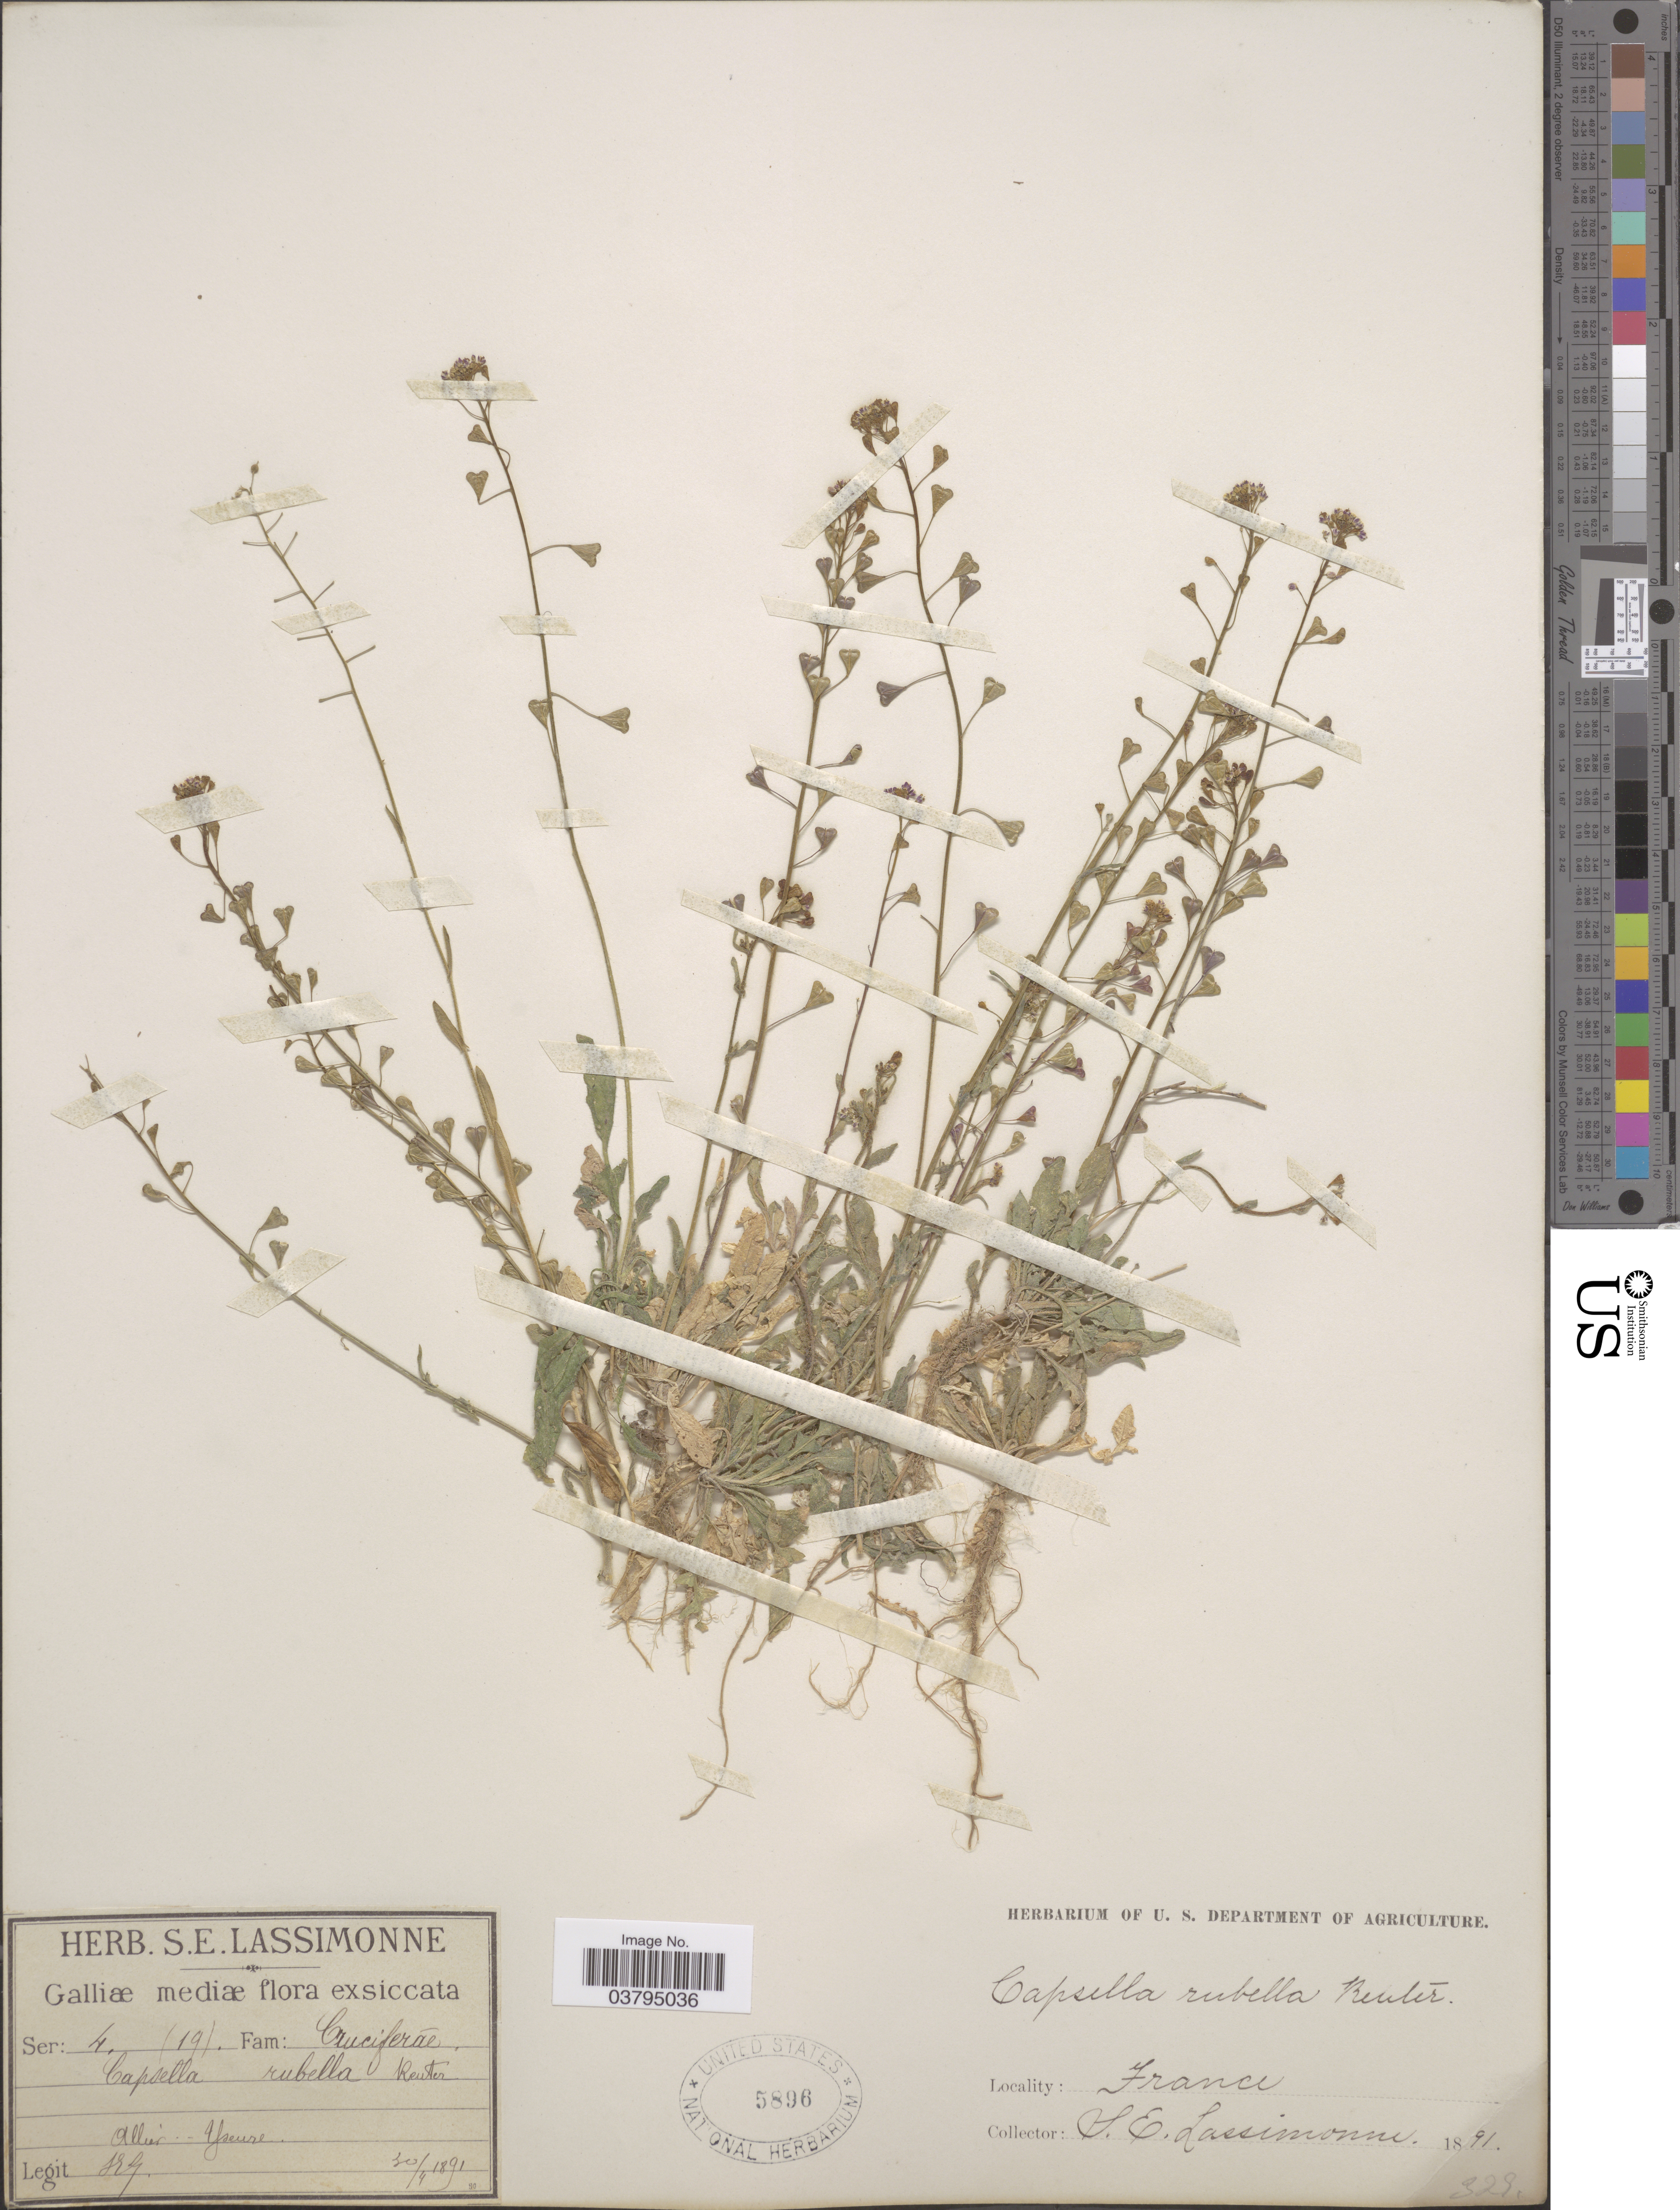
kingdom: Plantae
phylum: Tracheophyta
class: Magnoliopsida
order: Brassicales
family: Brassicaceae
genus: Capsella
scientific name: Capsella rubella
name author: Reut.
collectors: S. Lassimonne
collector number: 328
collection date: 1891-04-30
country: France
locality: Galliæ mediæ. Allier. Yzeure.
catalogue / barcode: US 5896